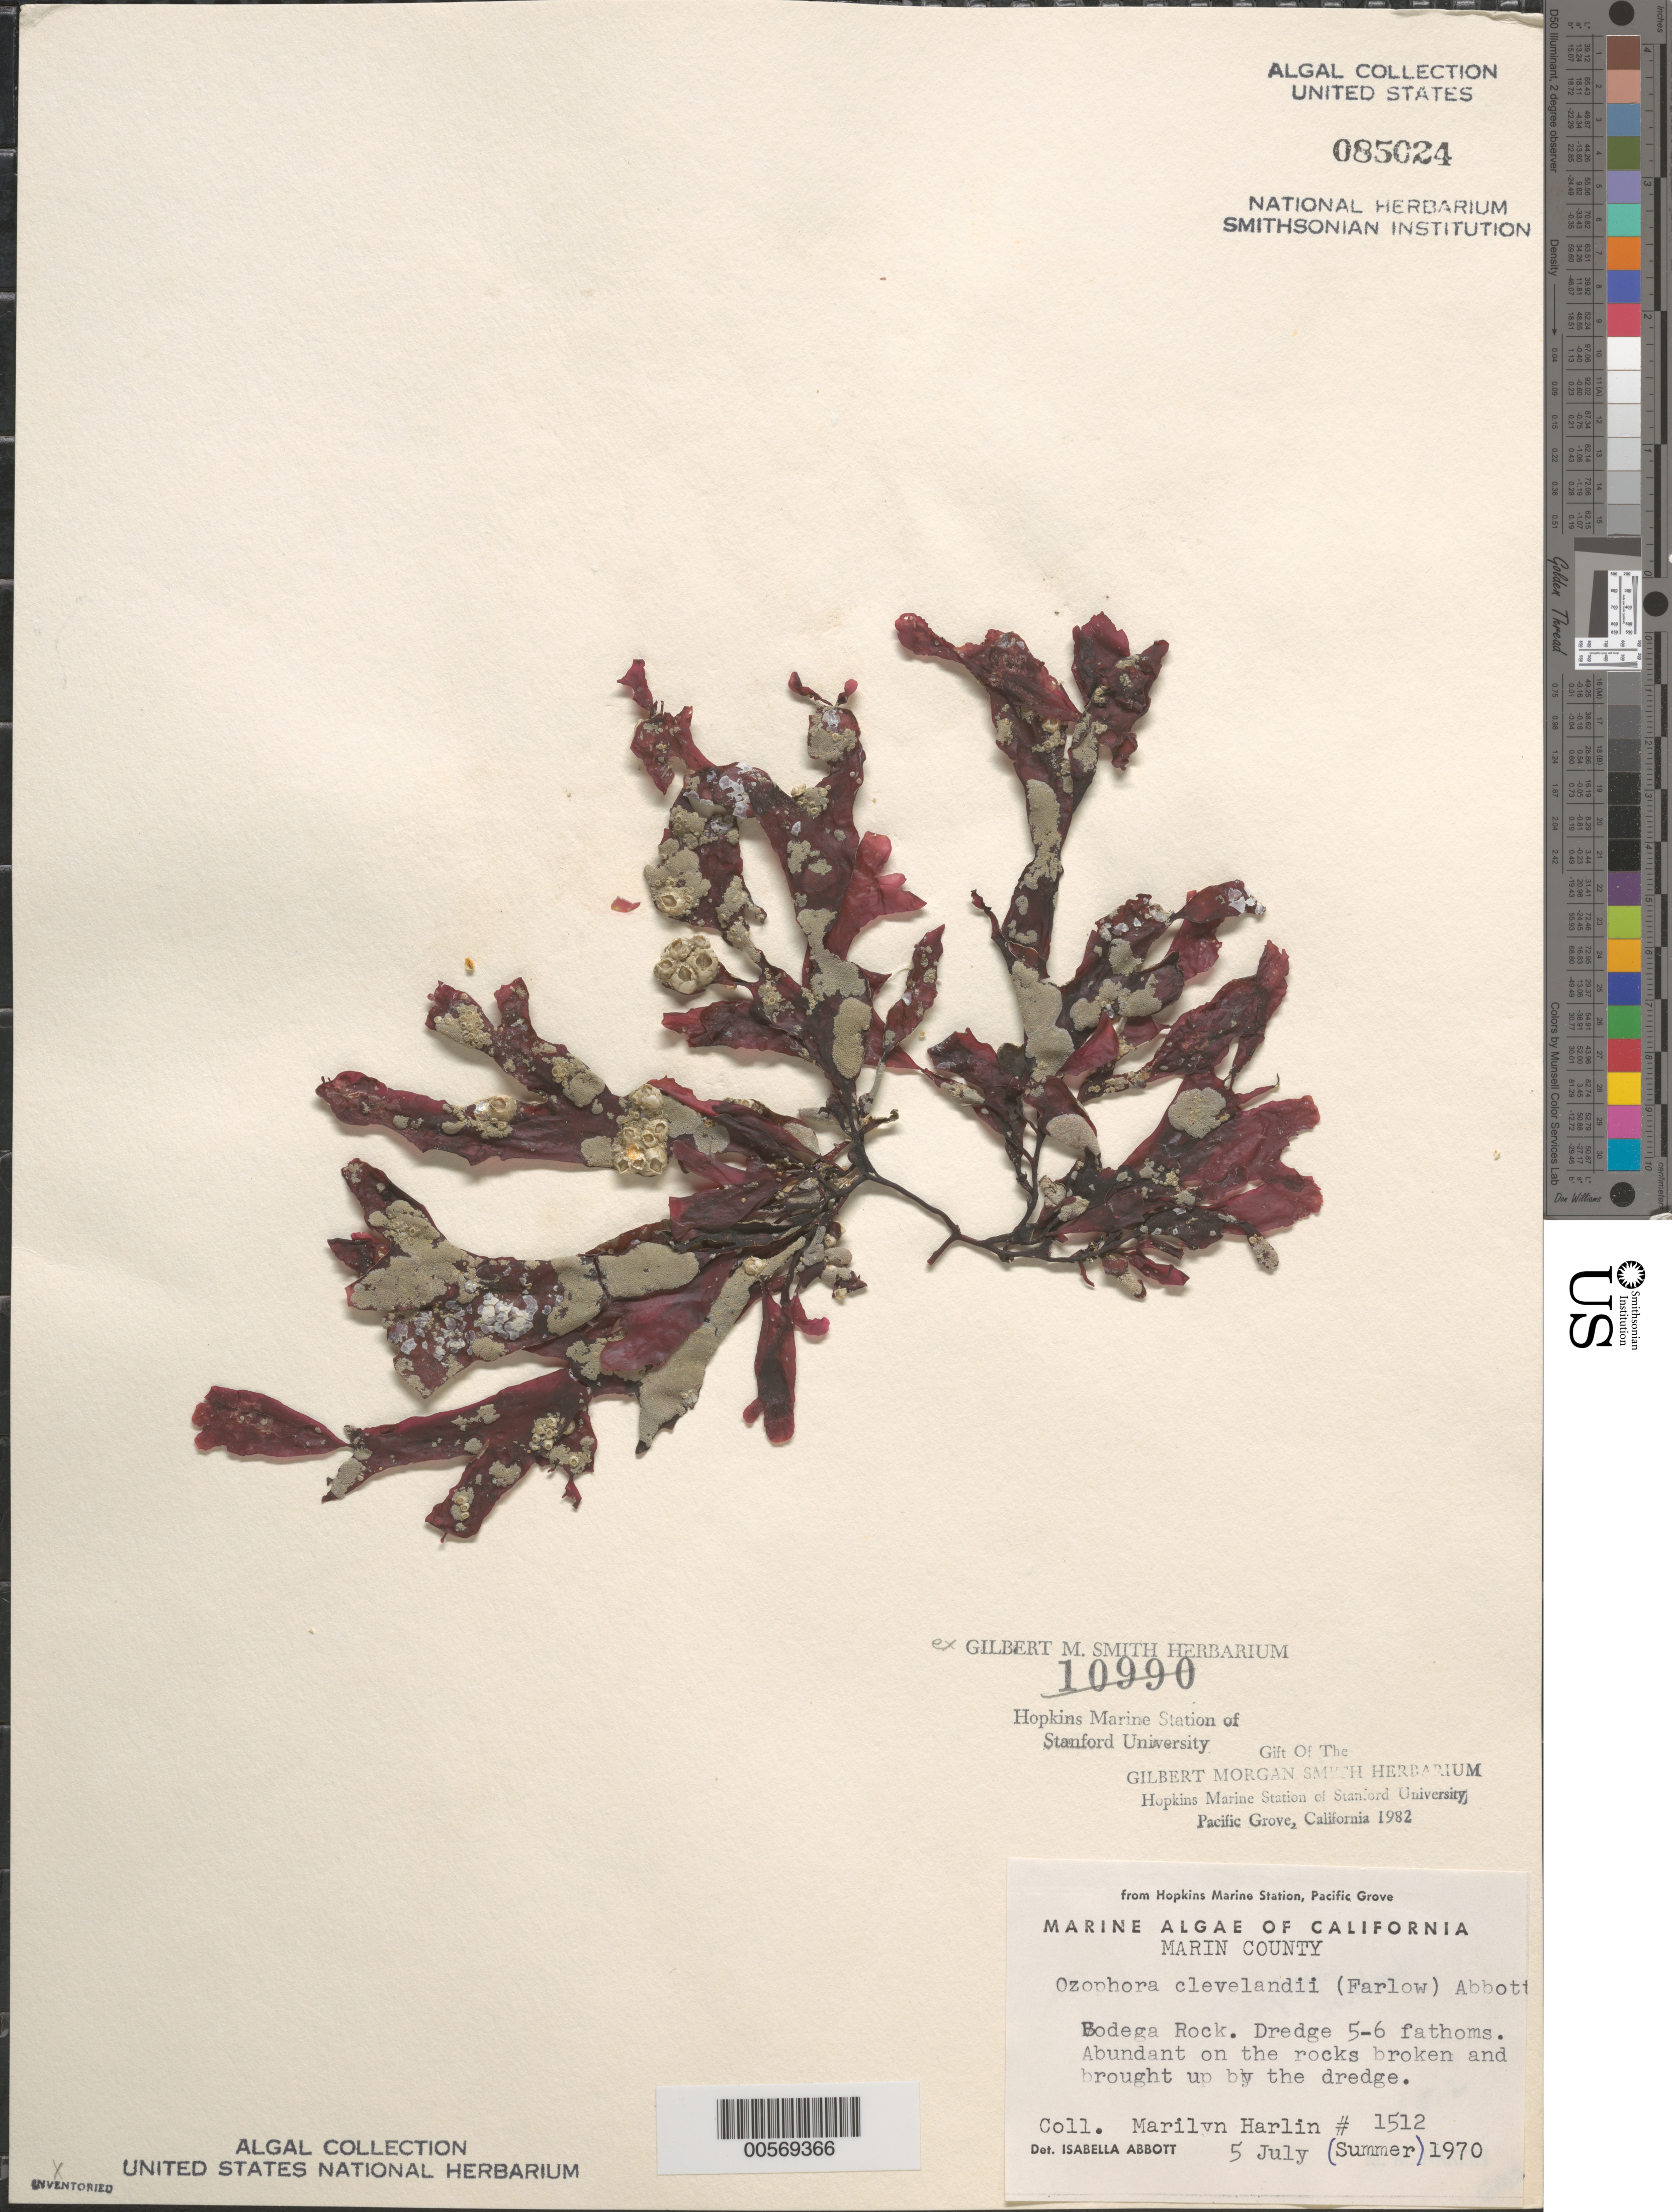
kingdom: Plantae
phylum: Rhodophyta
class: Florideophyceae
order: Gigartinales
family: Phyllophoraceae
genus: Ozophora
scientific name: Ozophora clevelandii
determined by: Abbott, Isabella A.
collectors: M. Harlin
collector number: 1512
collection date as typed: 05 Jul 1970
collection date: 1970-07-05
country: United States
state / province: California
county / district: Marin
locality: Bodega Rock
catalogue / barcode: US 85024